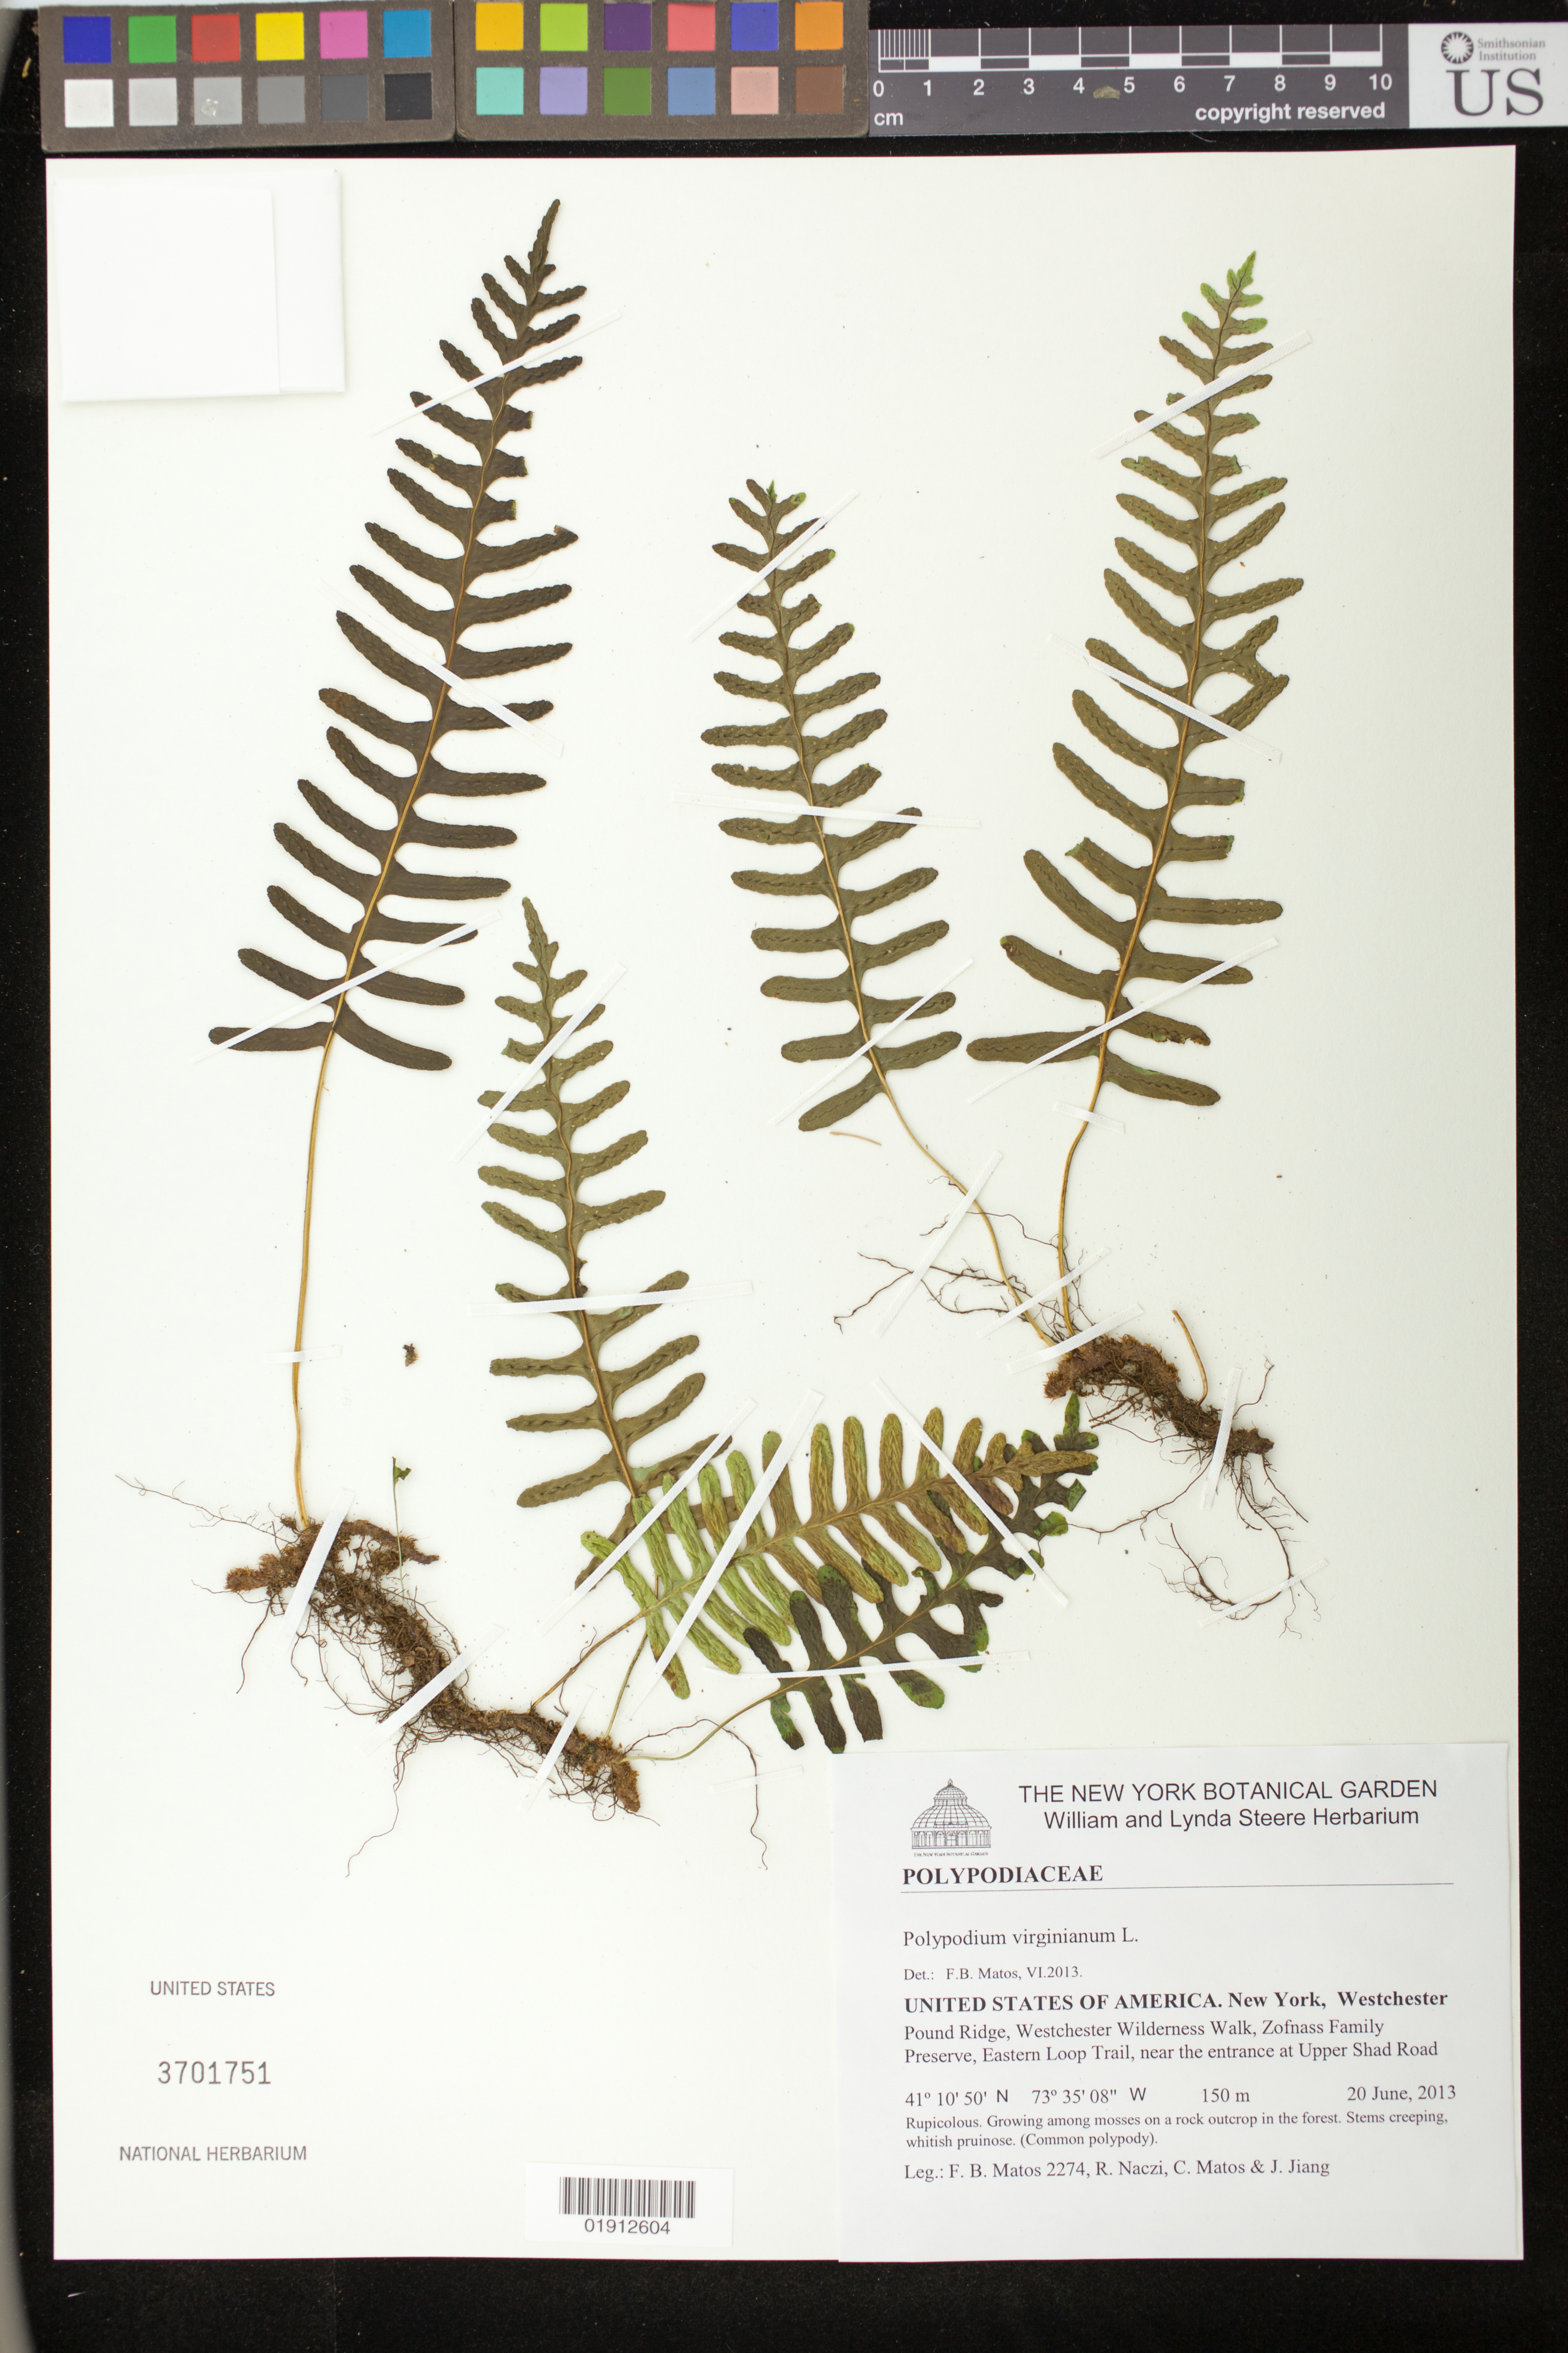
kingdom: Plantae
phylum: Tracheophyta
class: Polypodiopsida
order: Polypodiales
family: Polypodiaceae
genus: Polypodium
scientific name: Polypodium virginianum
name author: L.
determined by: Matos, F. B.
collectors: F. Matos, R. F. C. Naczi, C. Matos & J. Jiang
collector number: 2274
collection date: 2013-06-20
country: United States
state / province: New York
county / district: Westchester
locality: Pound Ridge, Westchester Wilderness Walk, Zofnass Family Preserve, Eastern Loop Trail, near the entrance at Upper Shad Road.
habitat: Growing among mosses on a rock outcrop in the forest.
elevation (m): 150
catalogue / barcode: US 3701751